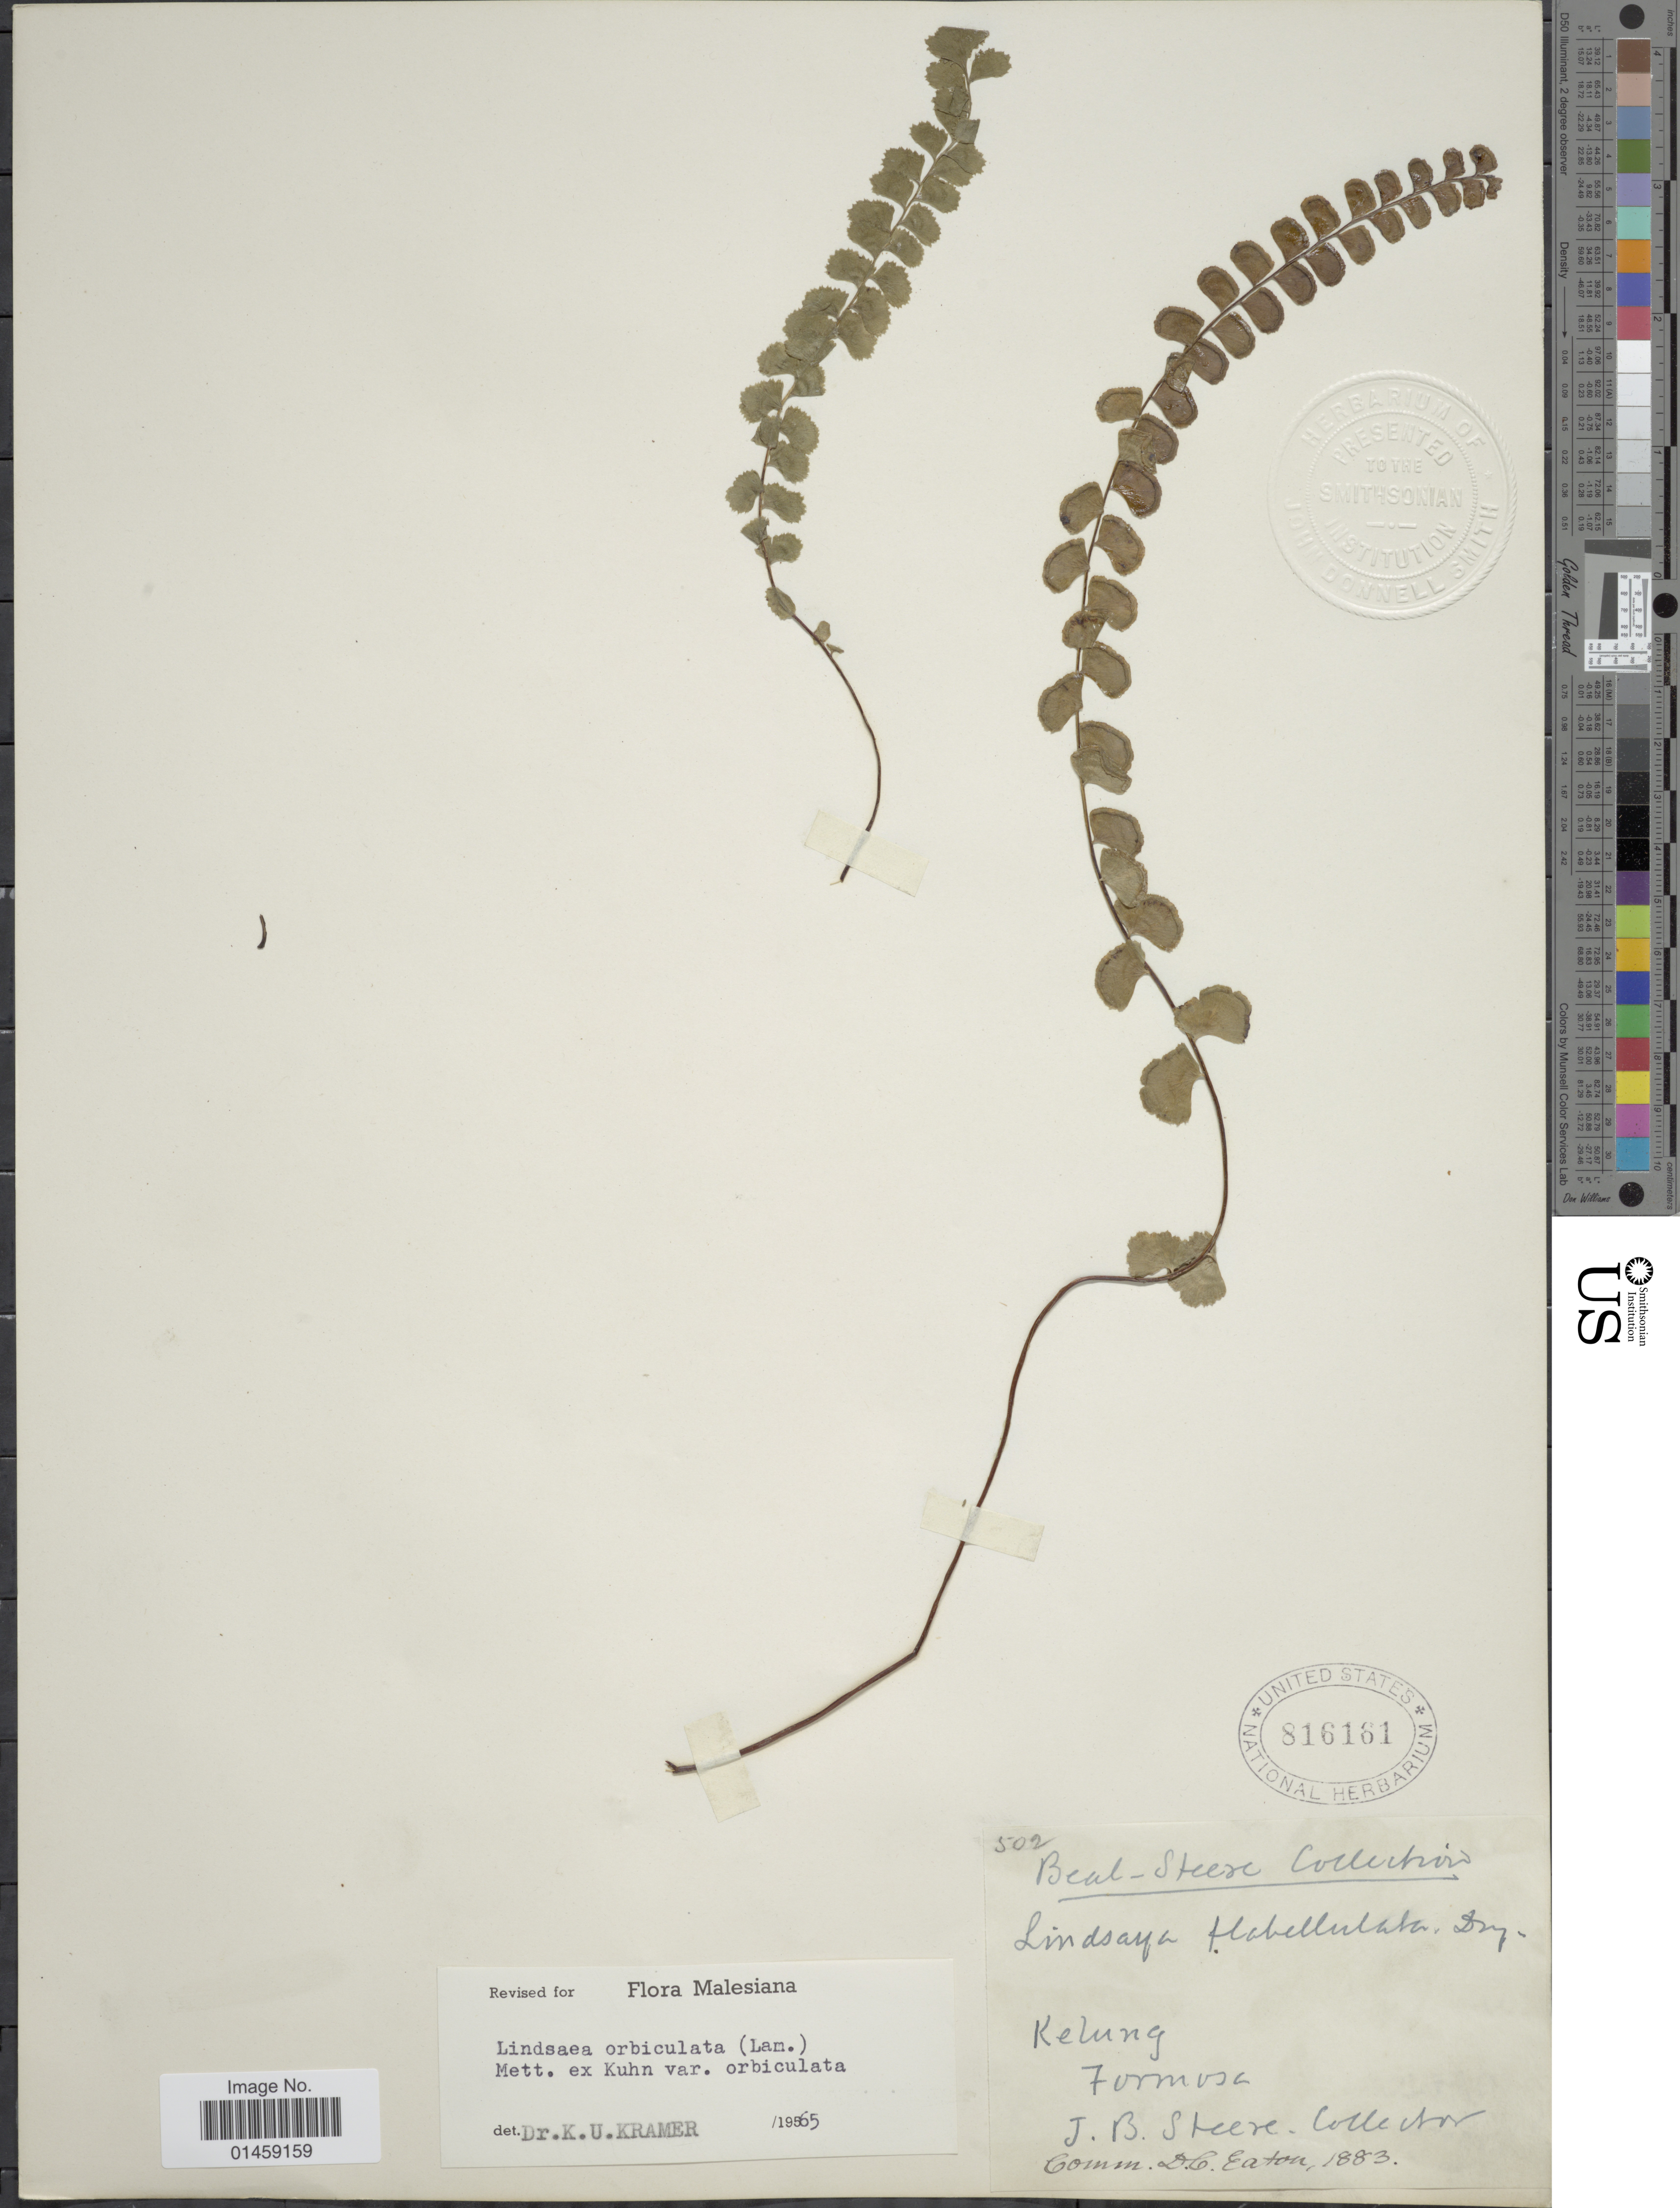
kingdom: Plantae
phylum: Tracheophyta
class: Polypodiopsida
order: Polypodiales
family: Lindsaeaceae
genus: Lindsaea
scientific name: Lindsaea orbiculata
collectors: J. B. Steere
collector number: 502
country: Taiwan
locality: Kelung. Formosa.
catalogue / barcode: US 816161